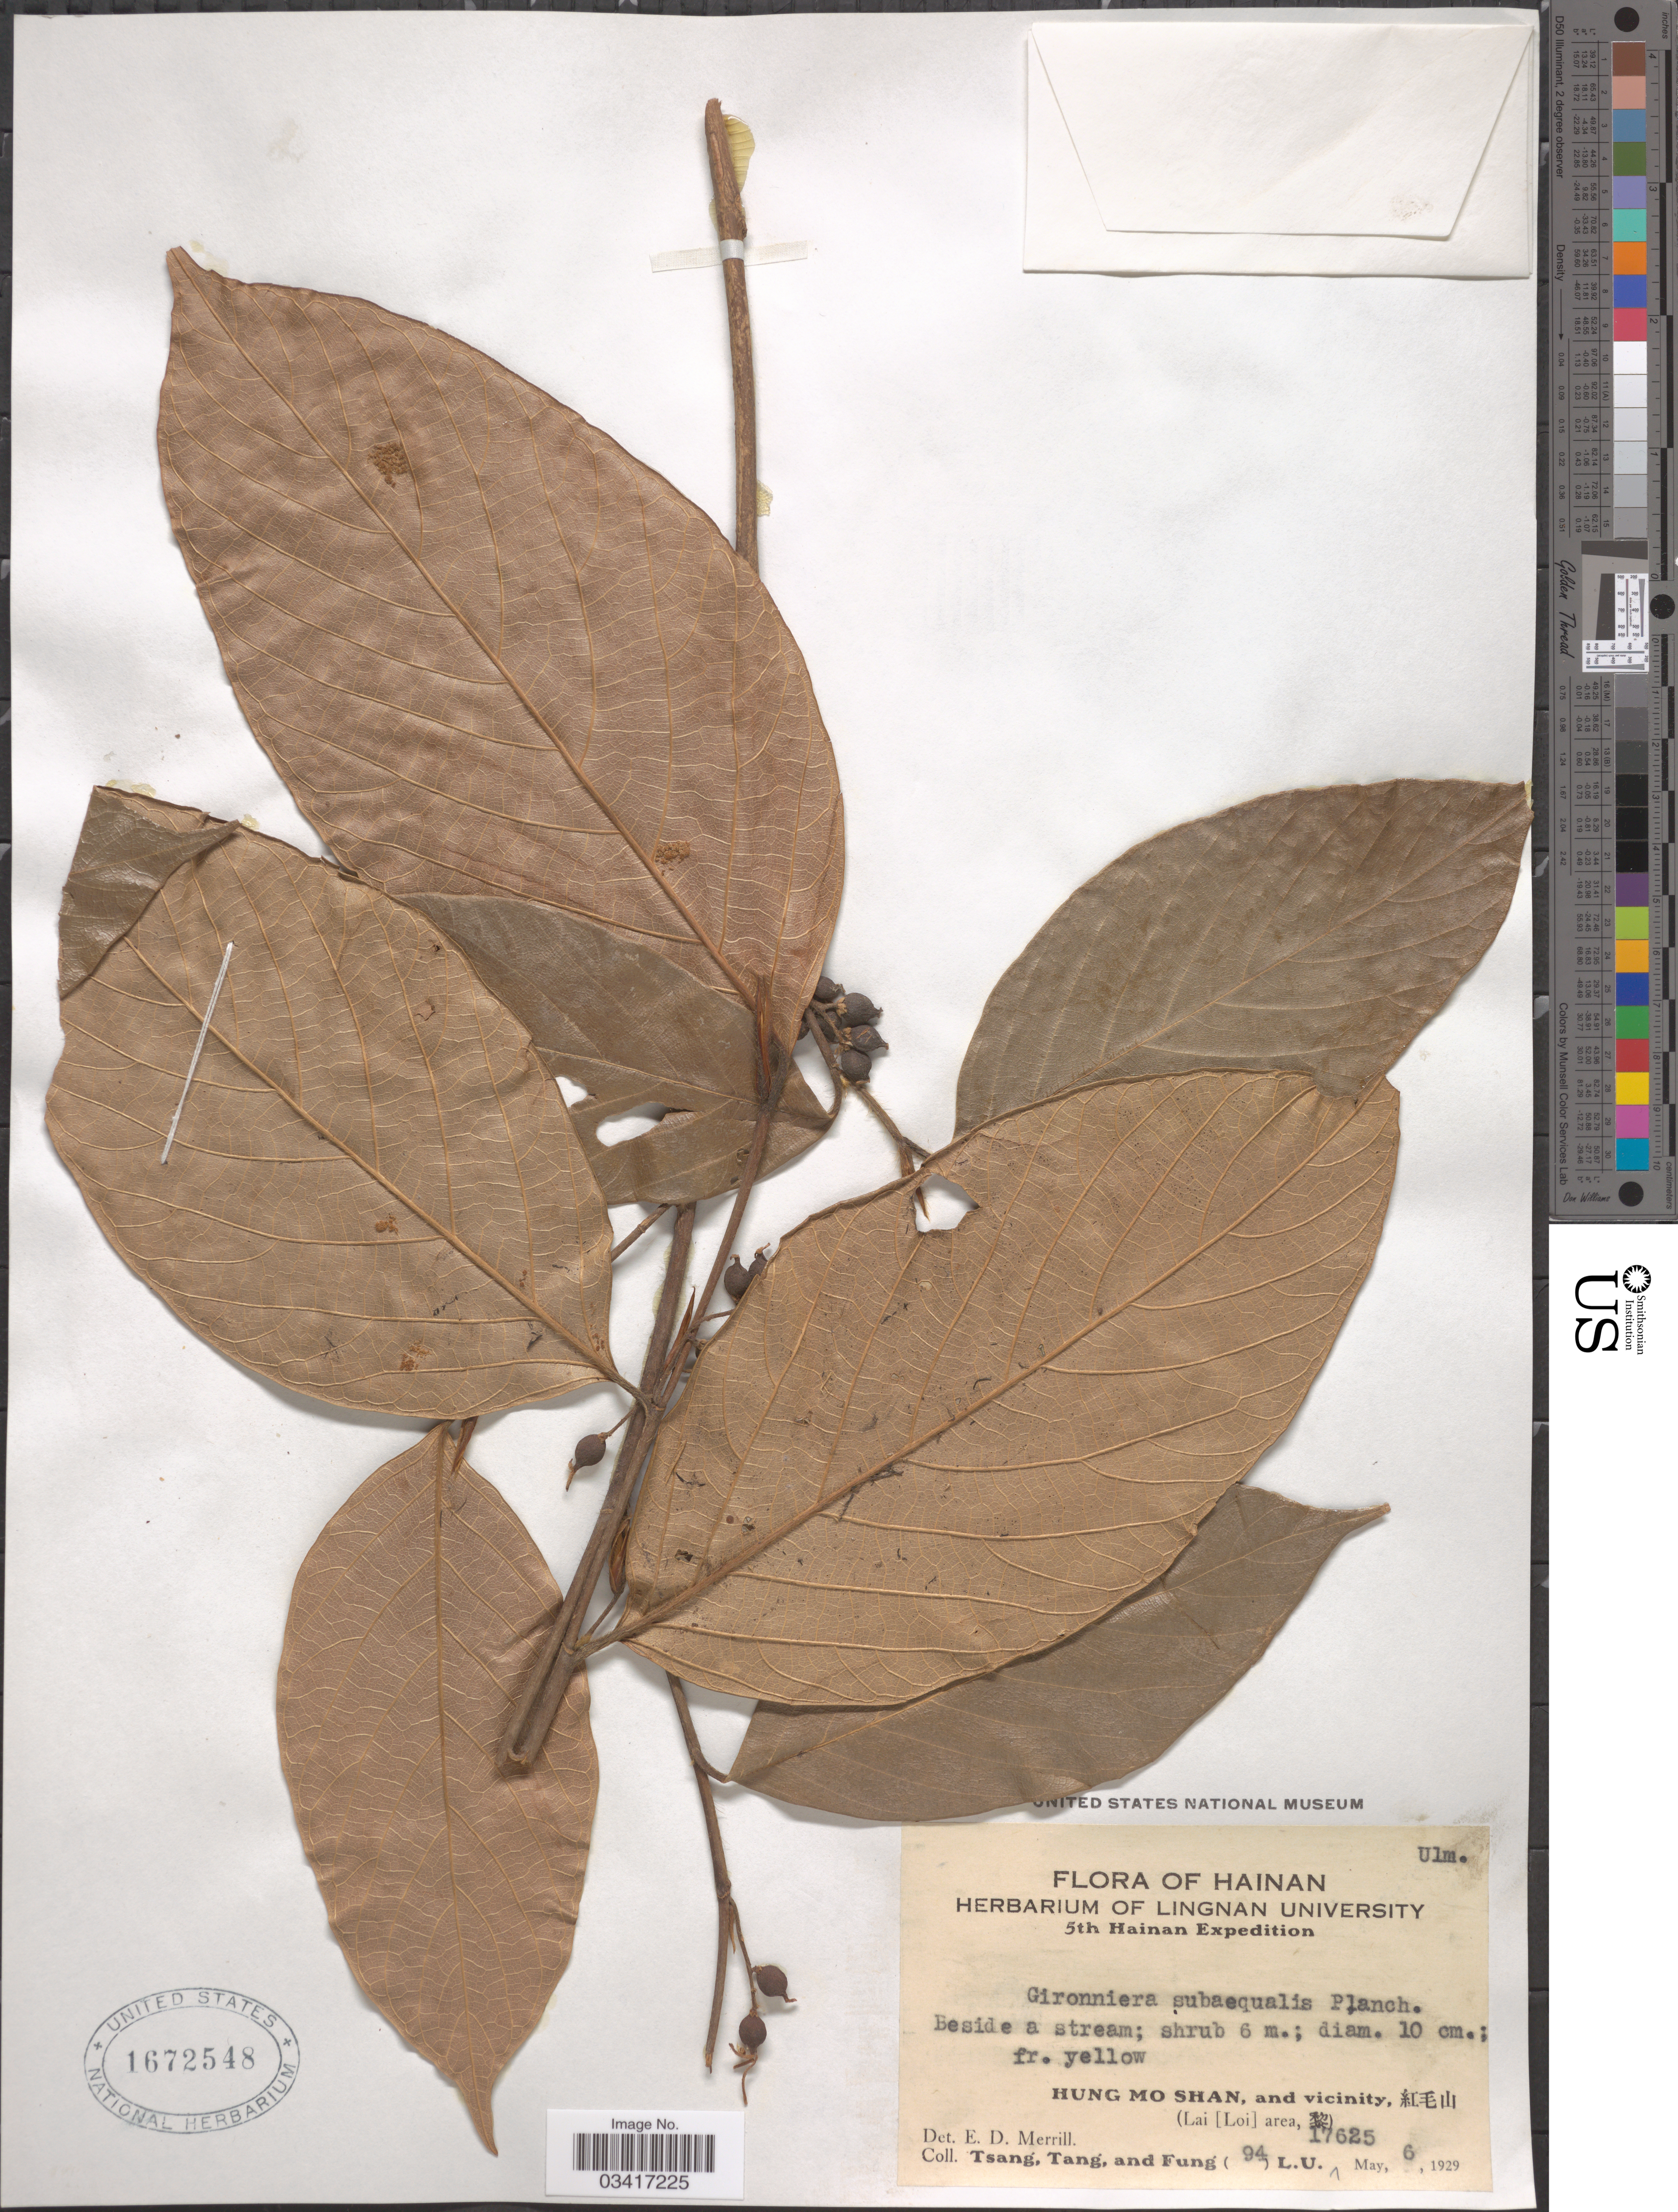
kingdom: Plantae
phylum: Tracheophyta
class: Magnoliopsida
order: Rosales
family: Cannabaceae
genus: Gironniera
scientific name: Gironniera subaequalis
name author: Planch.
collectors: -. T'sang, -- Tang & Fung, --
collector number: (94)L.U.17625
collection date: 1929-05-06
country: China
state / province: Hainan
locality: Hung Mo Shan, and vicinity, X. (Lai [Loi] area, X).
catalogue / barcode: US 1672548